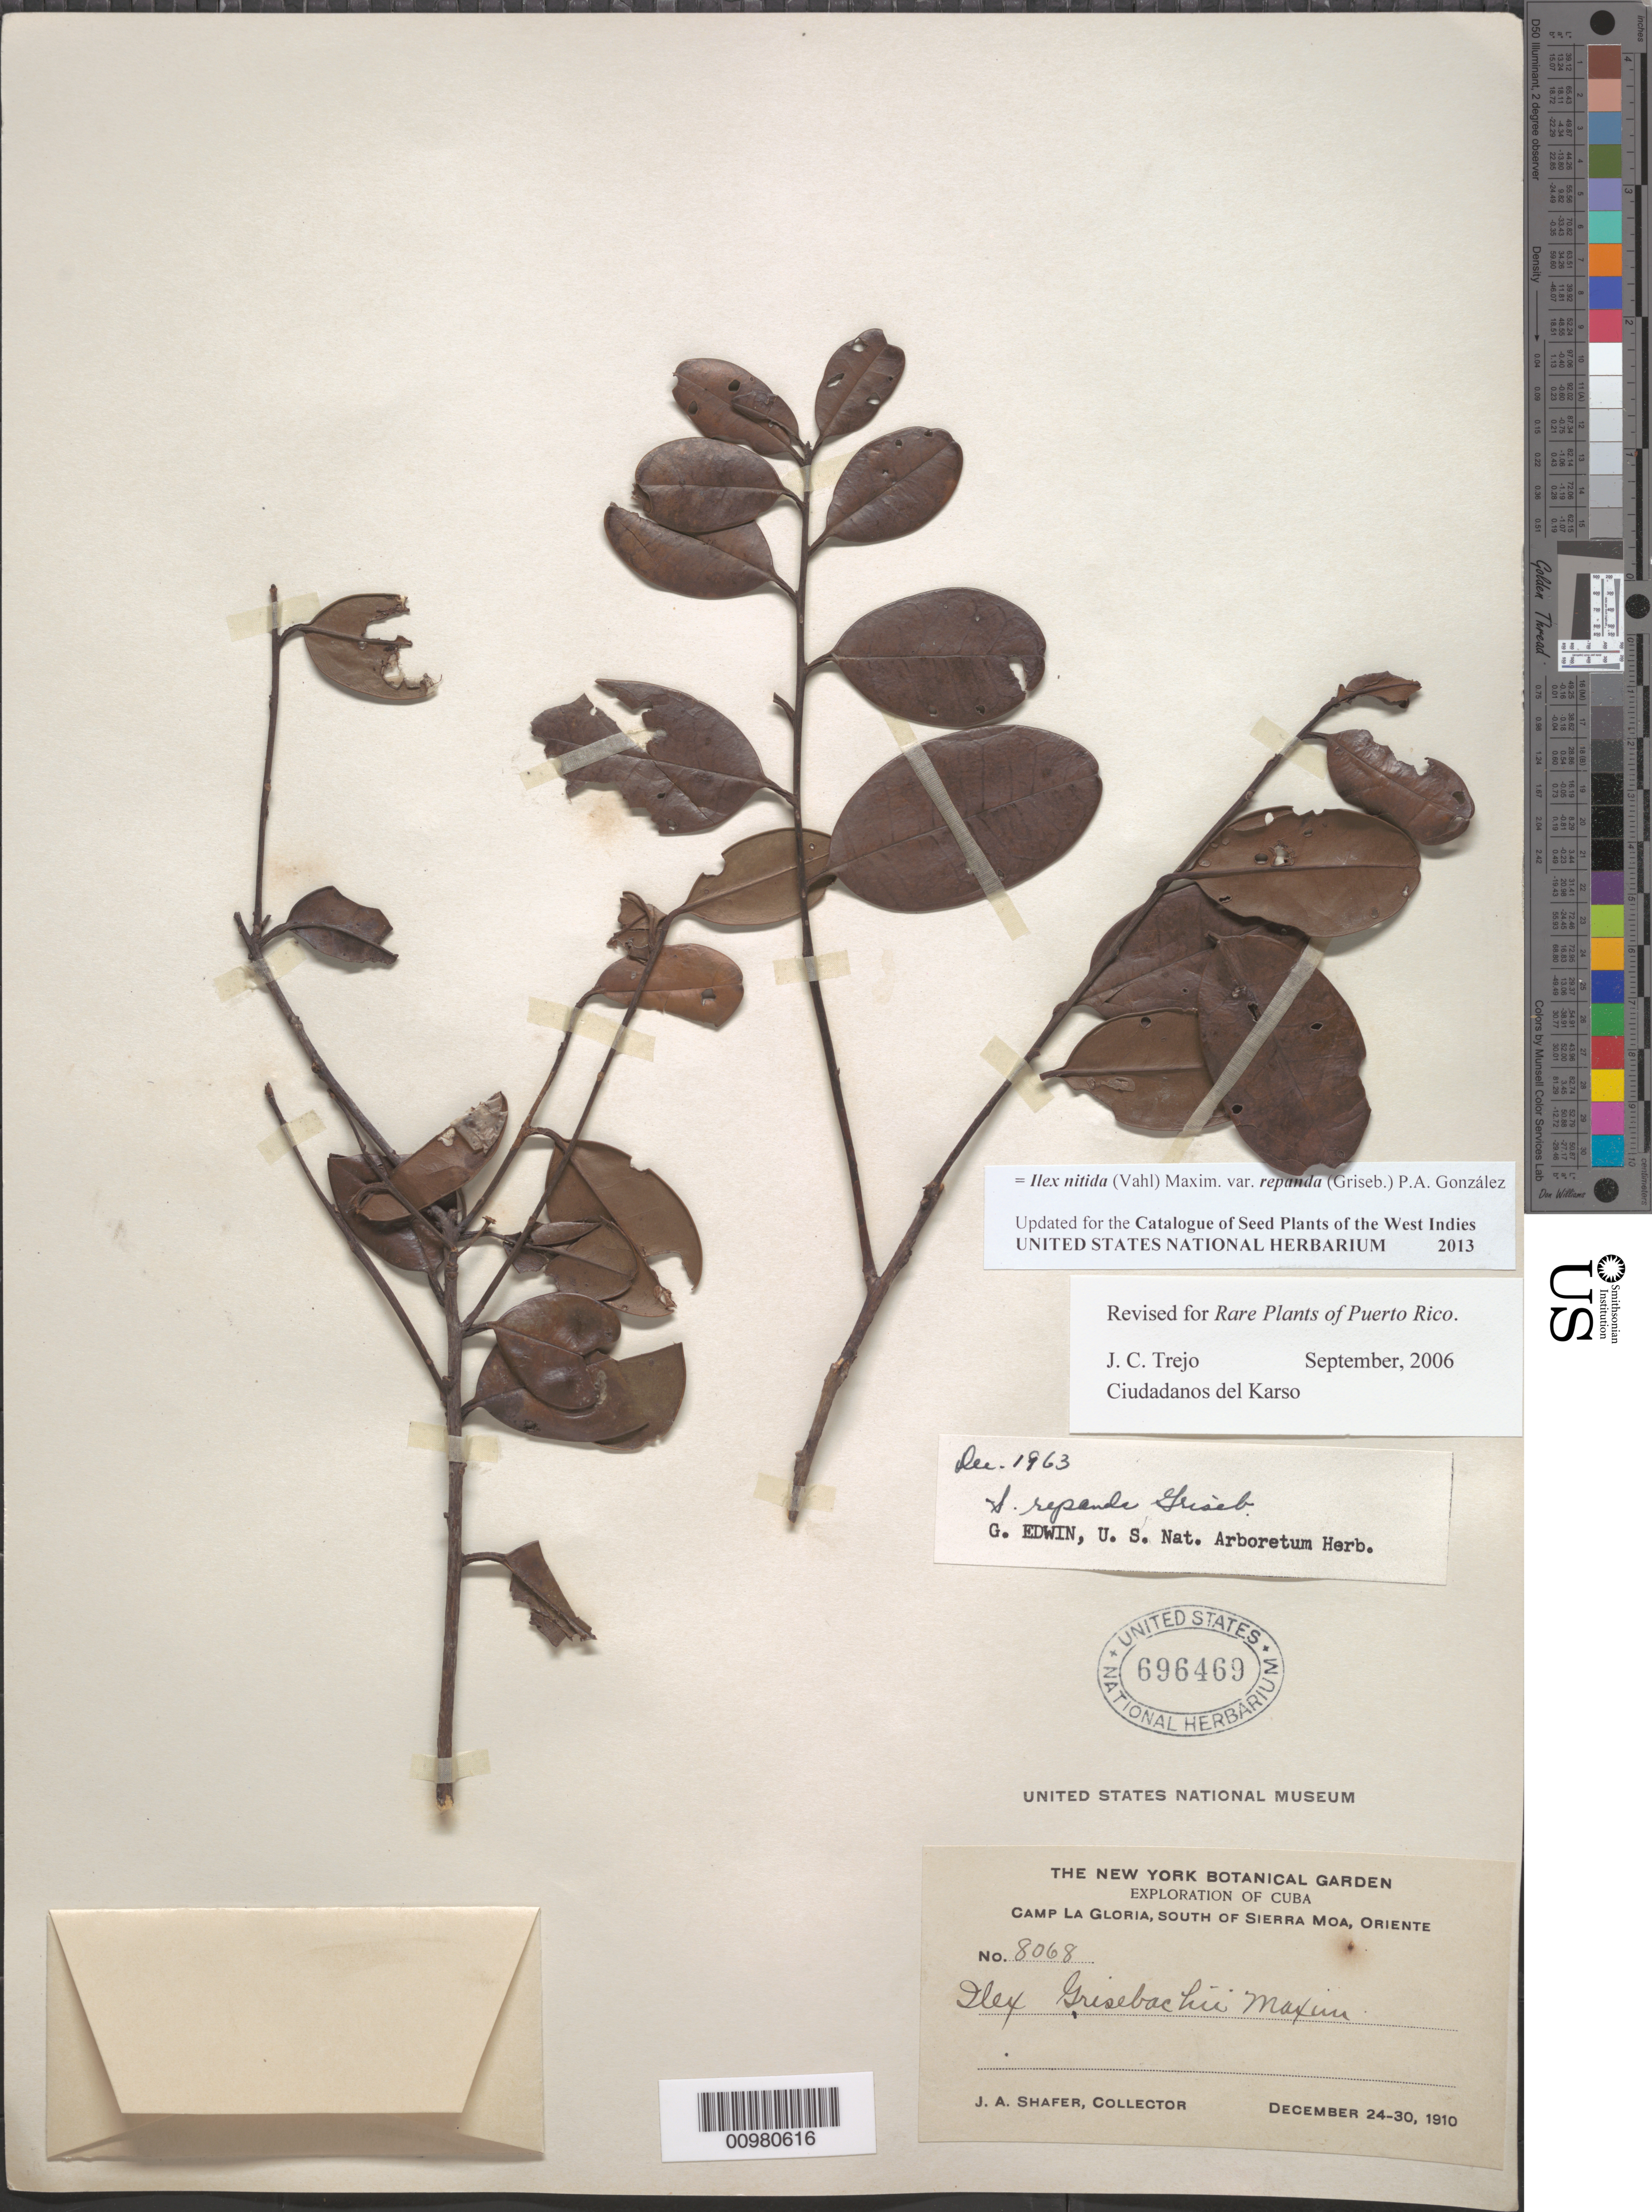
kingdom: Plantae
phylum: Tracheophyta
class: Magnoliopsida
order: Aquifoliales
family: Aquifoliaceae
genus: Ilex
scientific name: Ilex nitida var. repanda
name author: (Griseb.) P. A. González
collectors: J. A. Shafer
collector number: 8068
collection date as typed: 24 Dec 1910 to 30 Dec 1910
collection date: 1910-12-24/1910-12-30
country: Cuba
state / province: Holguín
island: Cuba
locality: Camp La Gloria, south of Sierra Moa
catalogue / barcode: US 696469